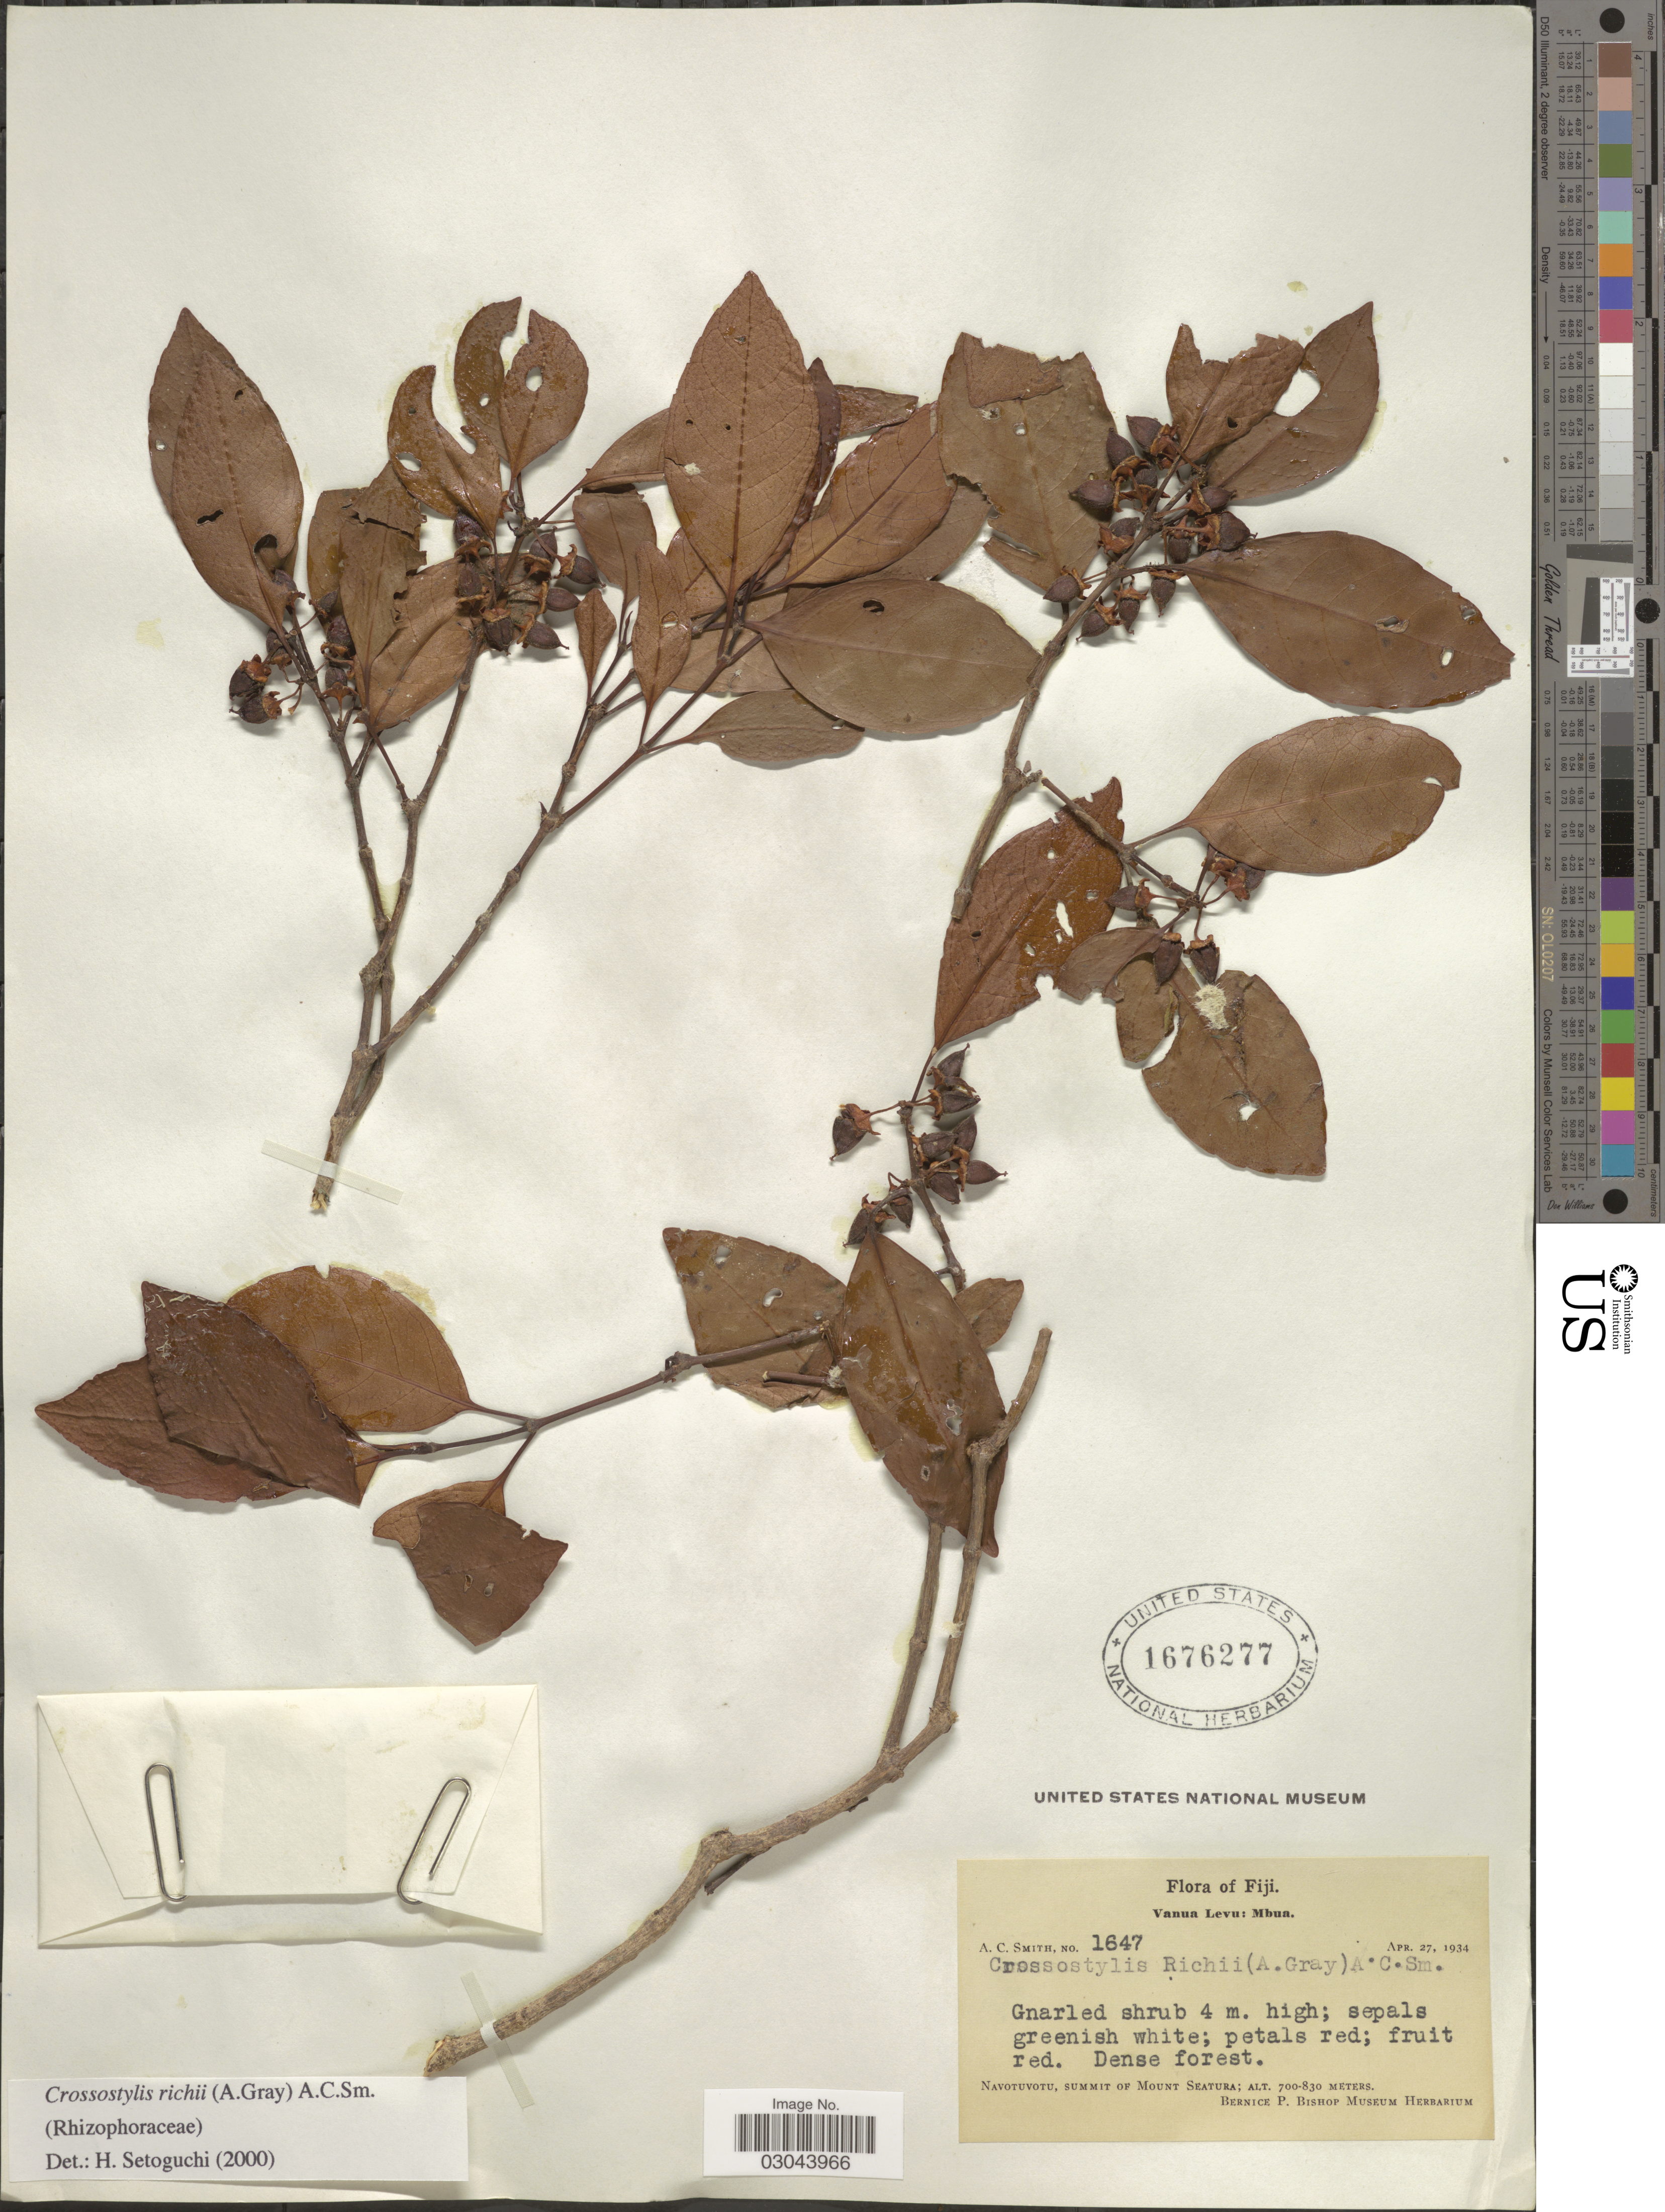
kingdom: Plantae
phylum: Tracheophyta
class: Magnoliopsida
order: Malpighiales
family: Rhizophoraceae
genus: Crossostylis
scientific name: Crossostylis richii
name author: (A. Gray) A.C. Sm.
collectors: A. C. Smith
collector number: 1647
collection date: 1934-04-27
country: Fiji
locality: Vanua Levu: Mbua. Navotuvoto, summit of Mount Seatura.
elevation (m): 700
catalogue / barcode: US 1676277